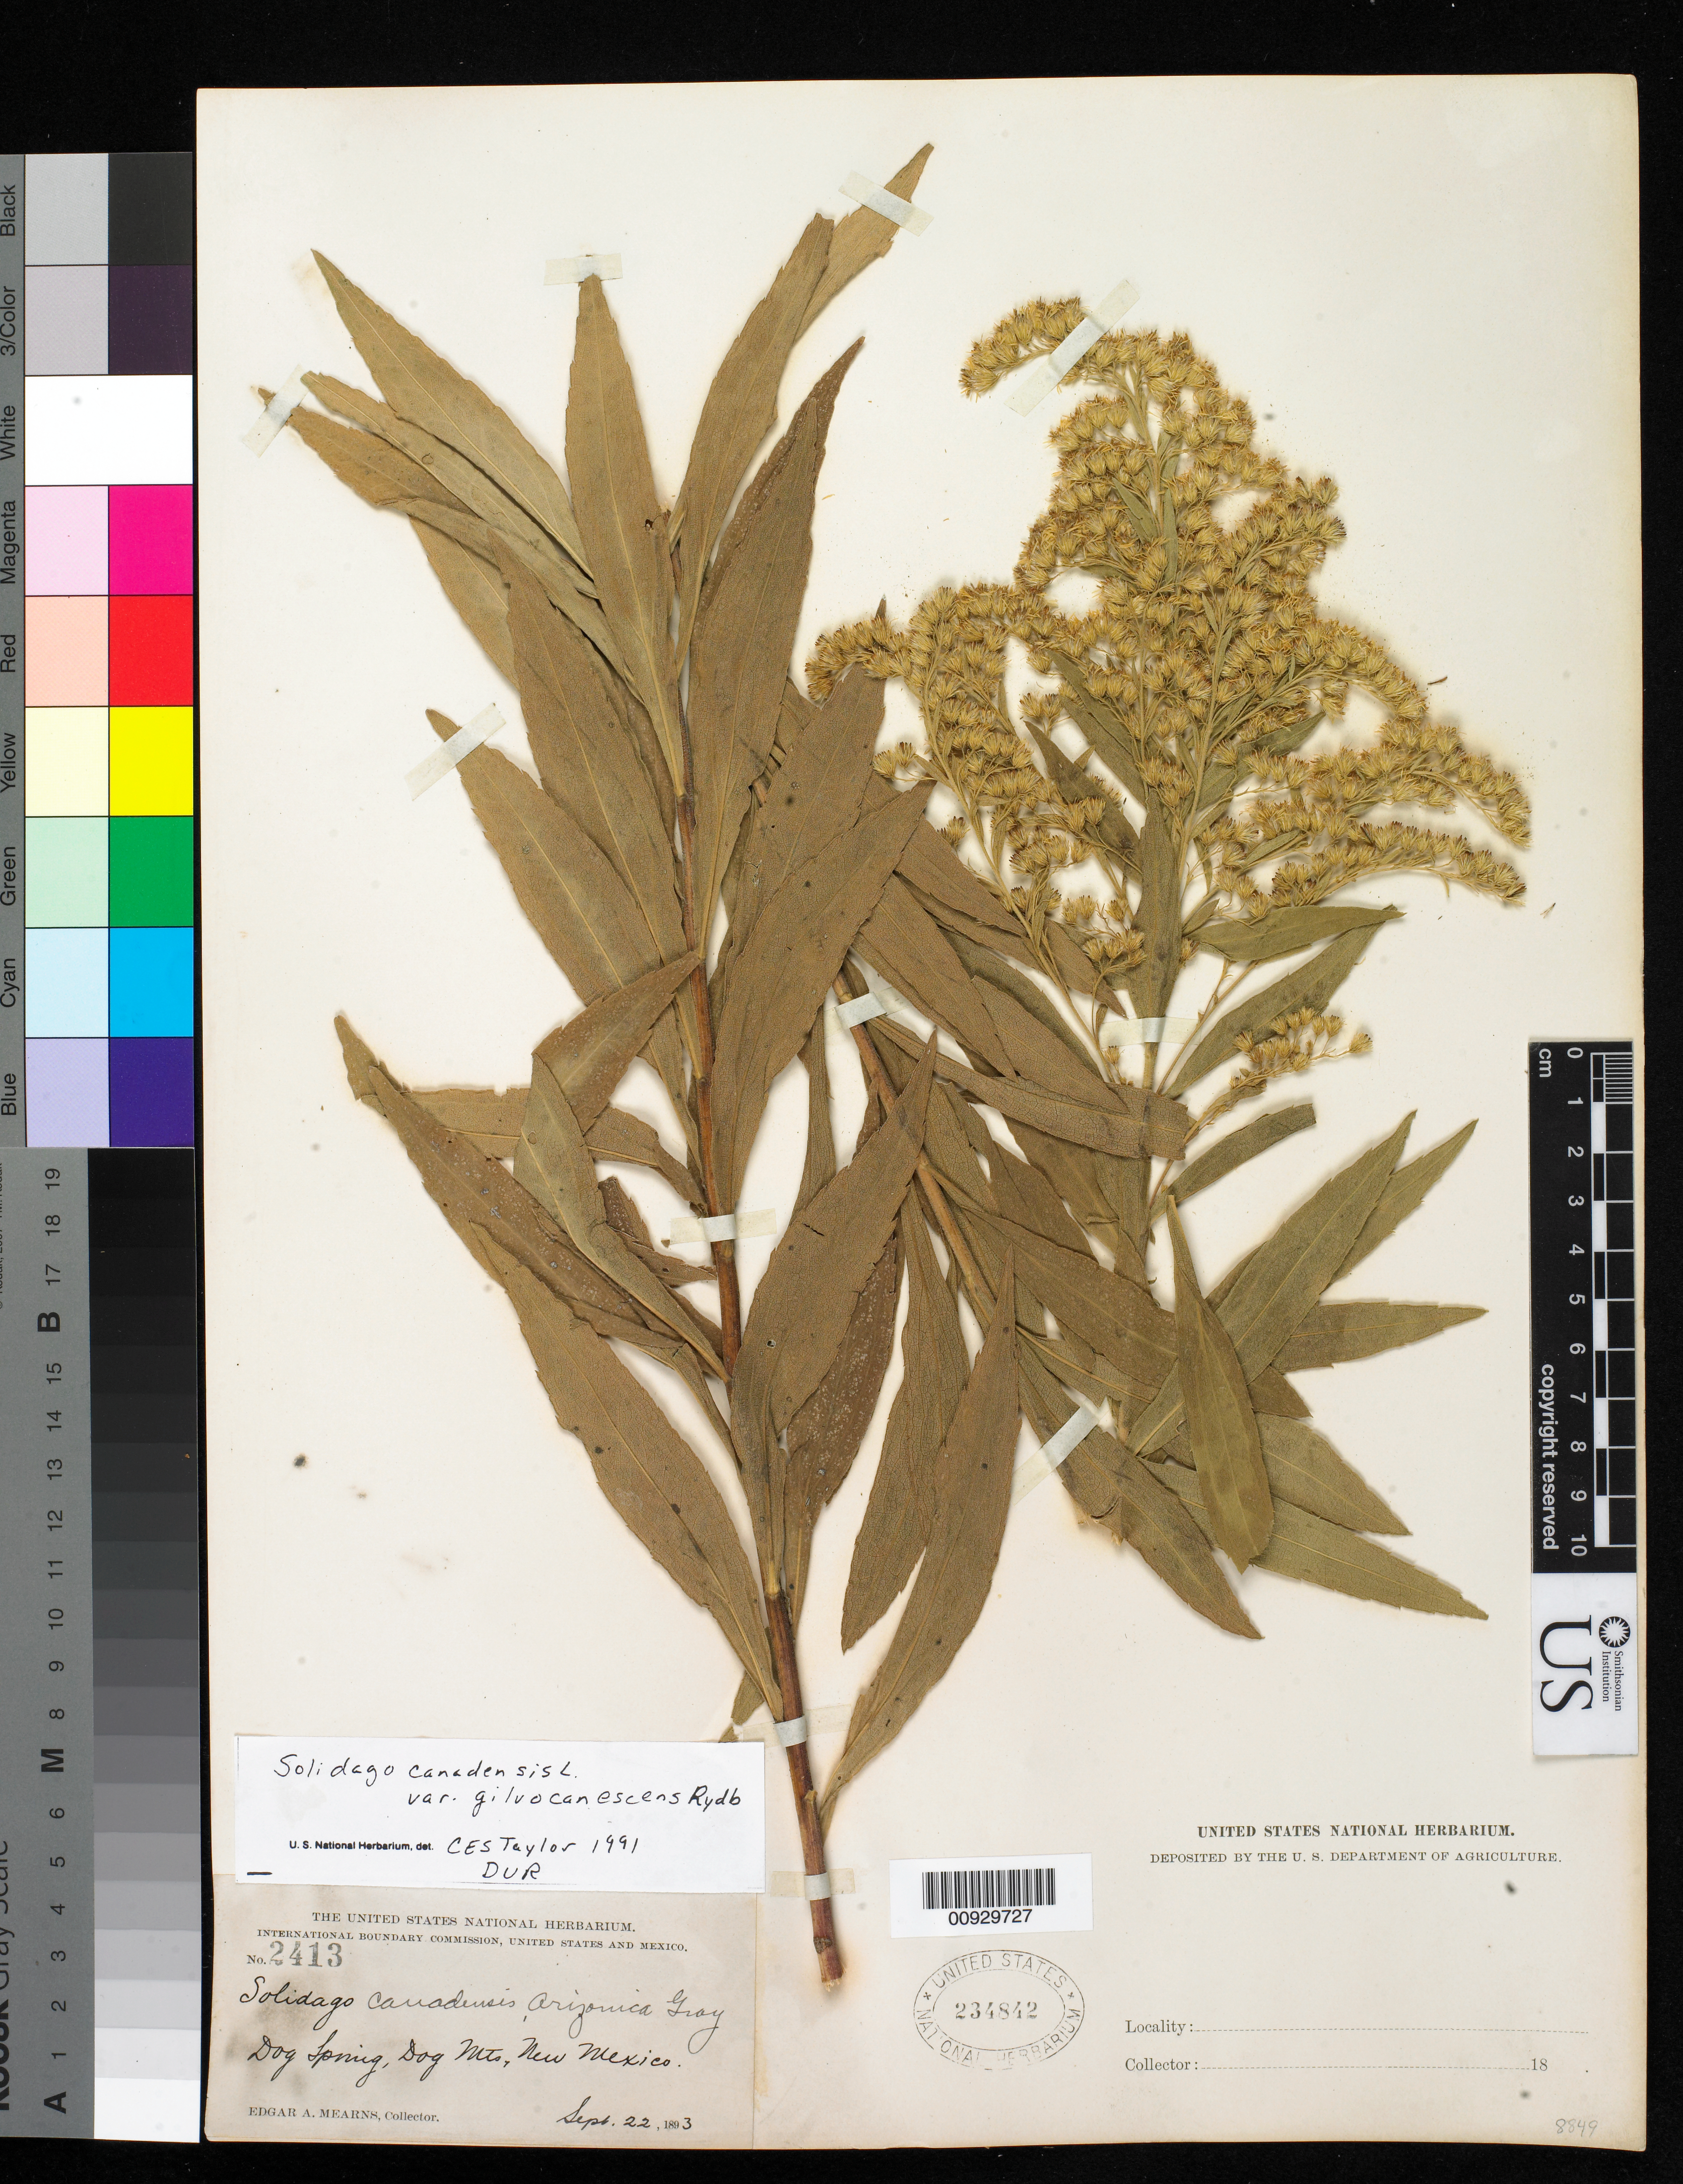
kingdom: Plantae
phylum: Tracheophyta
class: Magnoliopsida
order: Asterales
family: Asteraceae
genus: Solidago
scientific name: Solidago canadensis var. gilvocanescens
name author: Rydb.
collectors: E. A. Mearns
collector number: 2413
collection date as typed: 22 Sep 1893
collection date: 1893-09-22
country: United States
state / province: New Mexico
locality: Dog Spring, Dog Mountains.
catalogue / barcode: US 234842